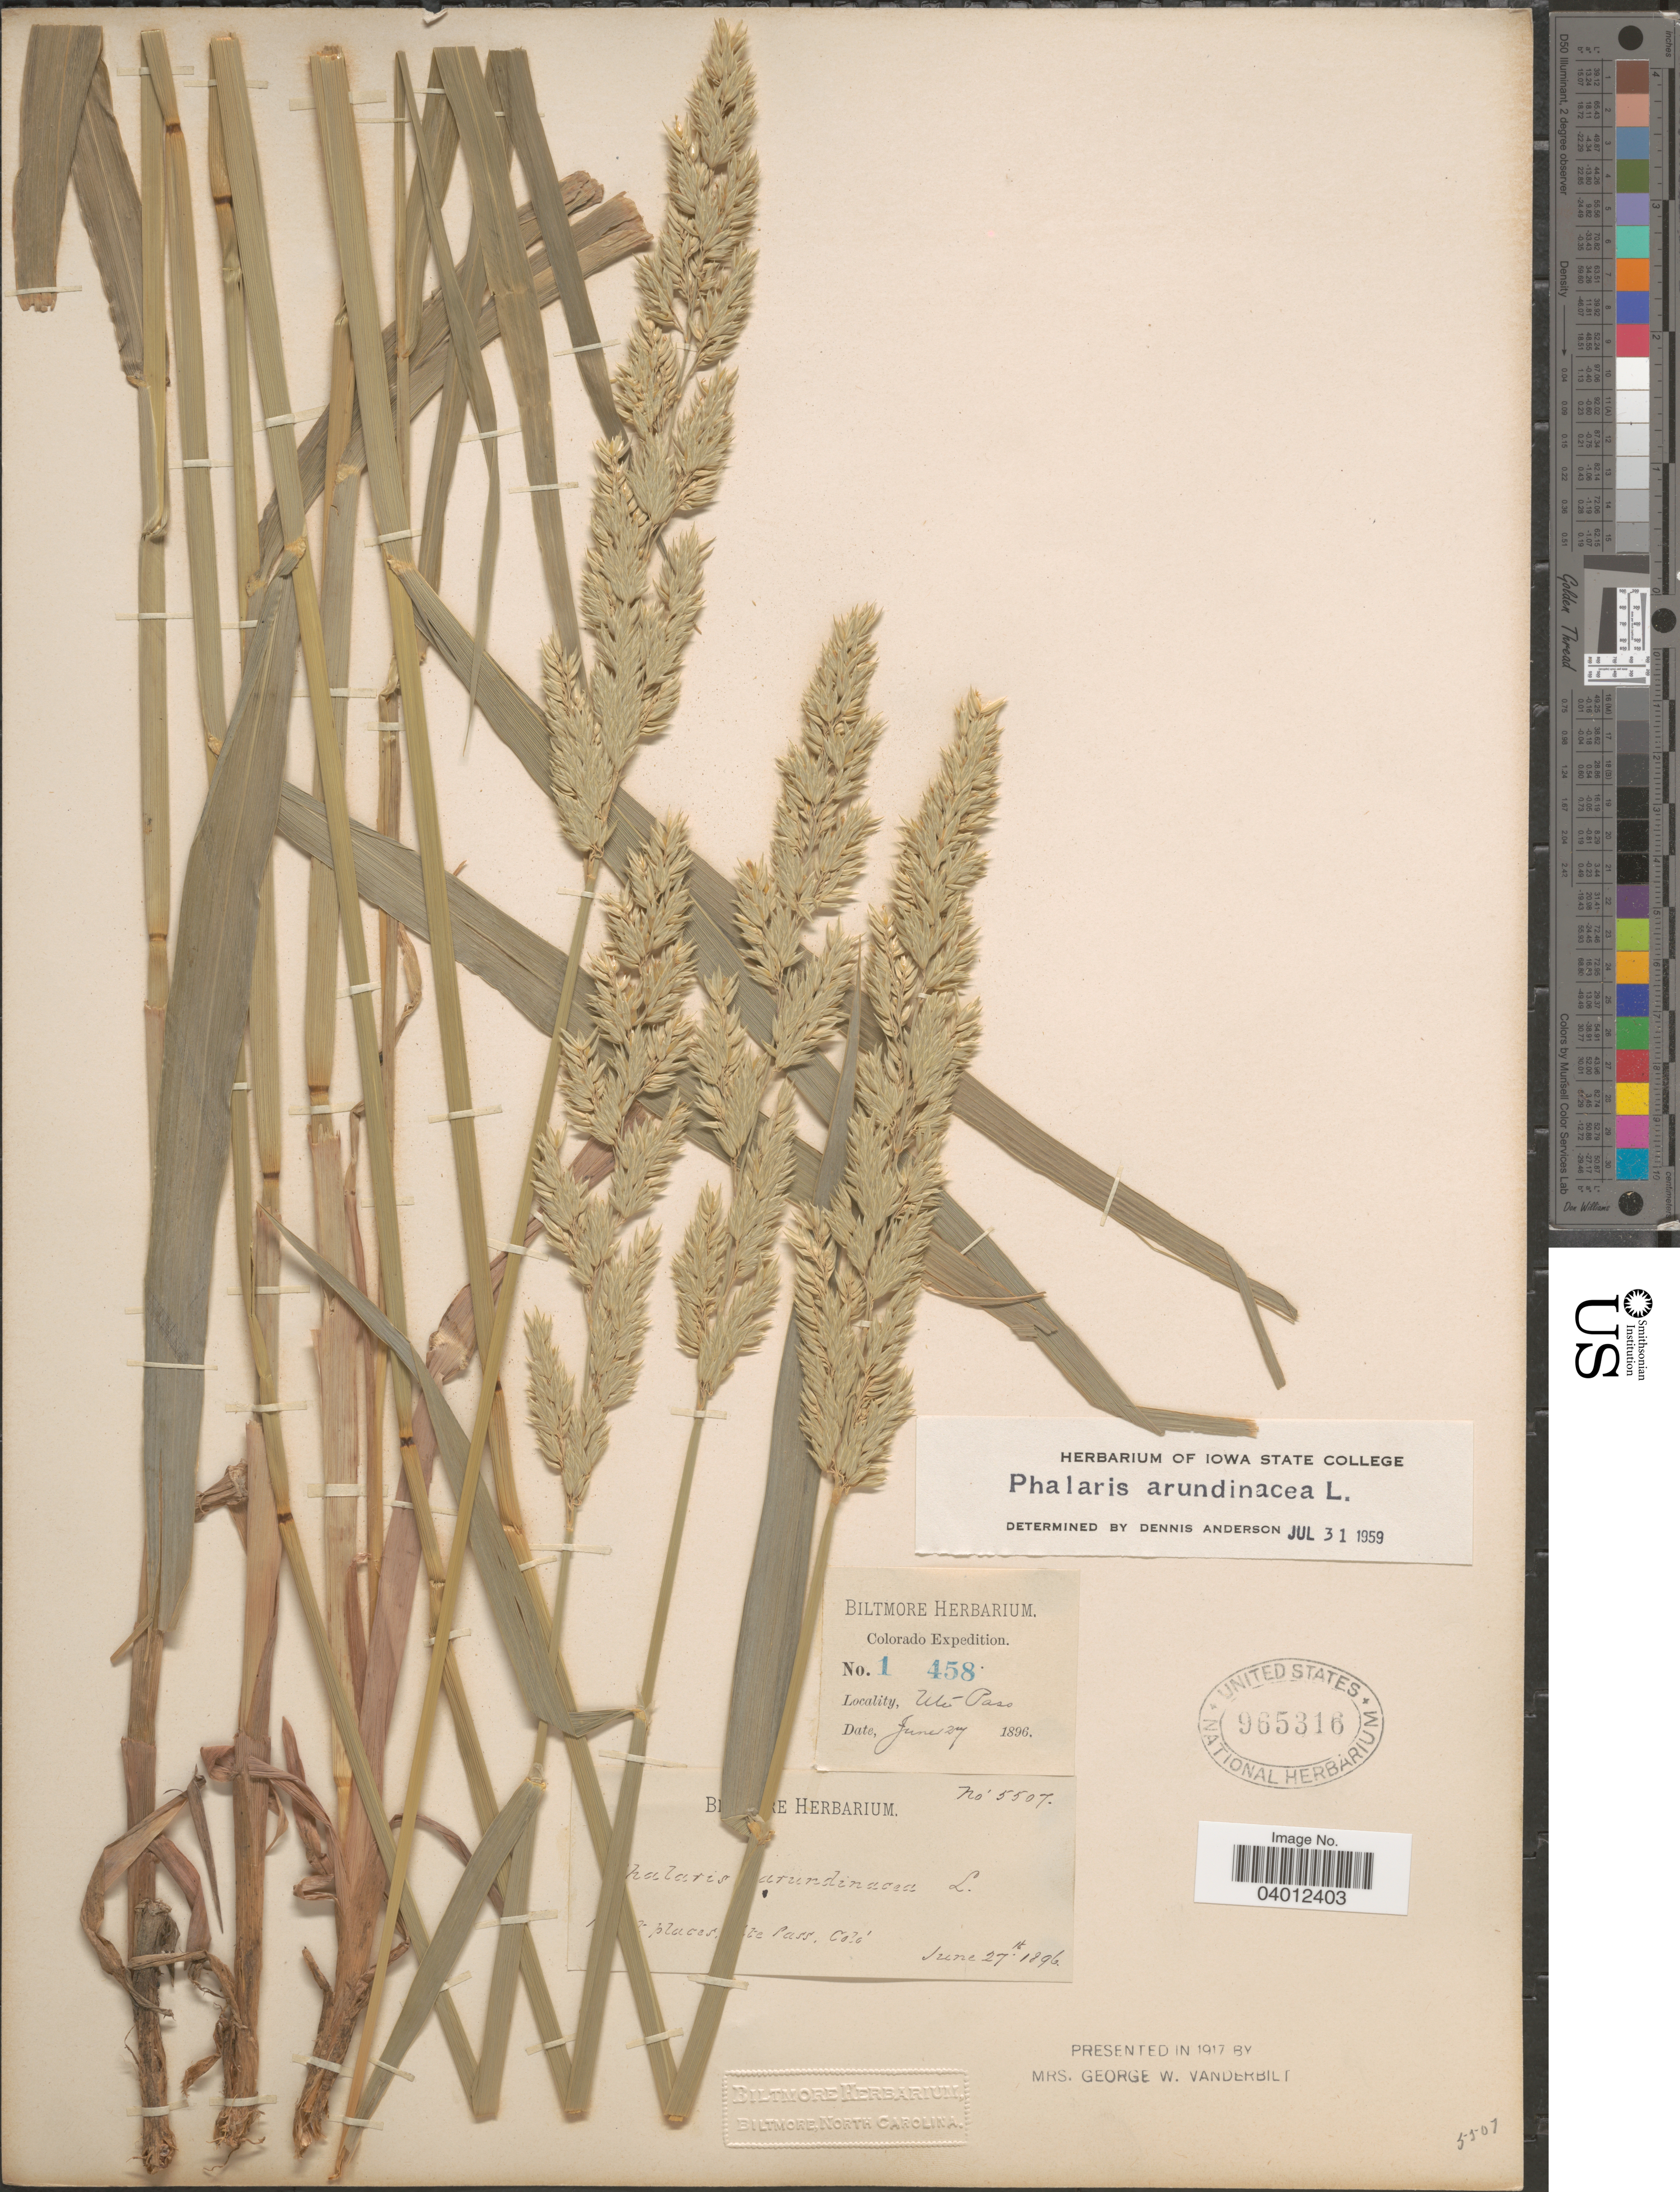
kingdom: Plantae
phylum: Tracheophyta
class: Liliopsida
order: Poales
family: Poaceae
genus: Phalaris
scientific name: Phalaris arundinacea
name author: L.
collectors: ex herb. Biltmore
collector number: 5507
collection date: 1896-06-27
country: United States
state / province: Colorado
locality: Ute Pass.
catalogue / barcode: US 965316